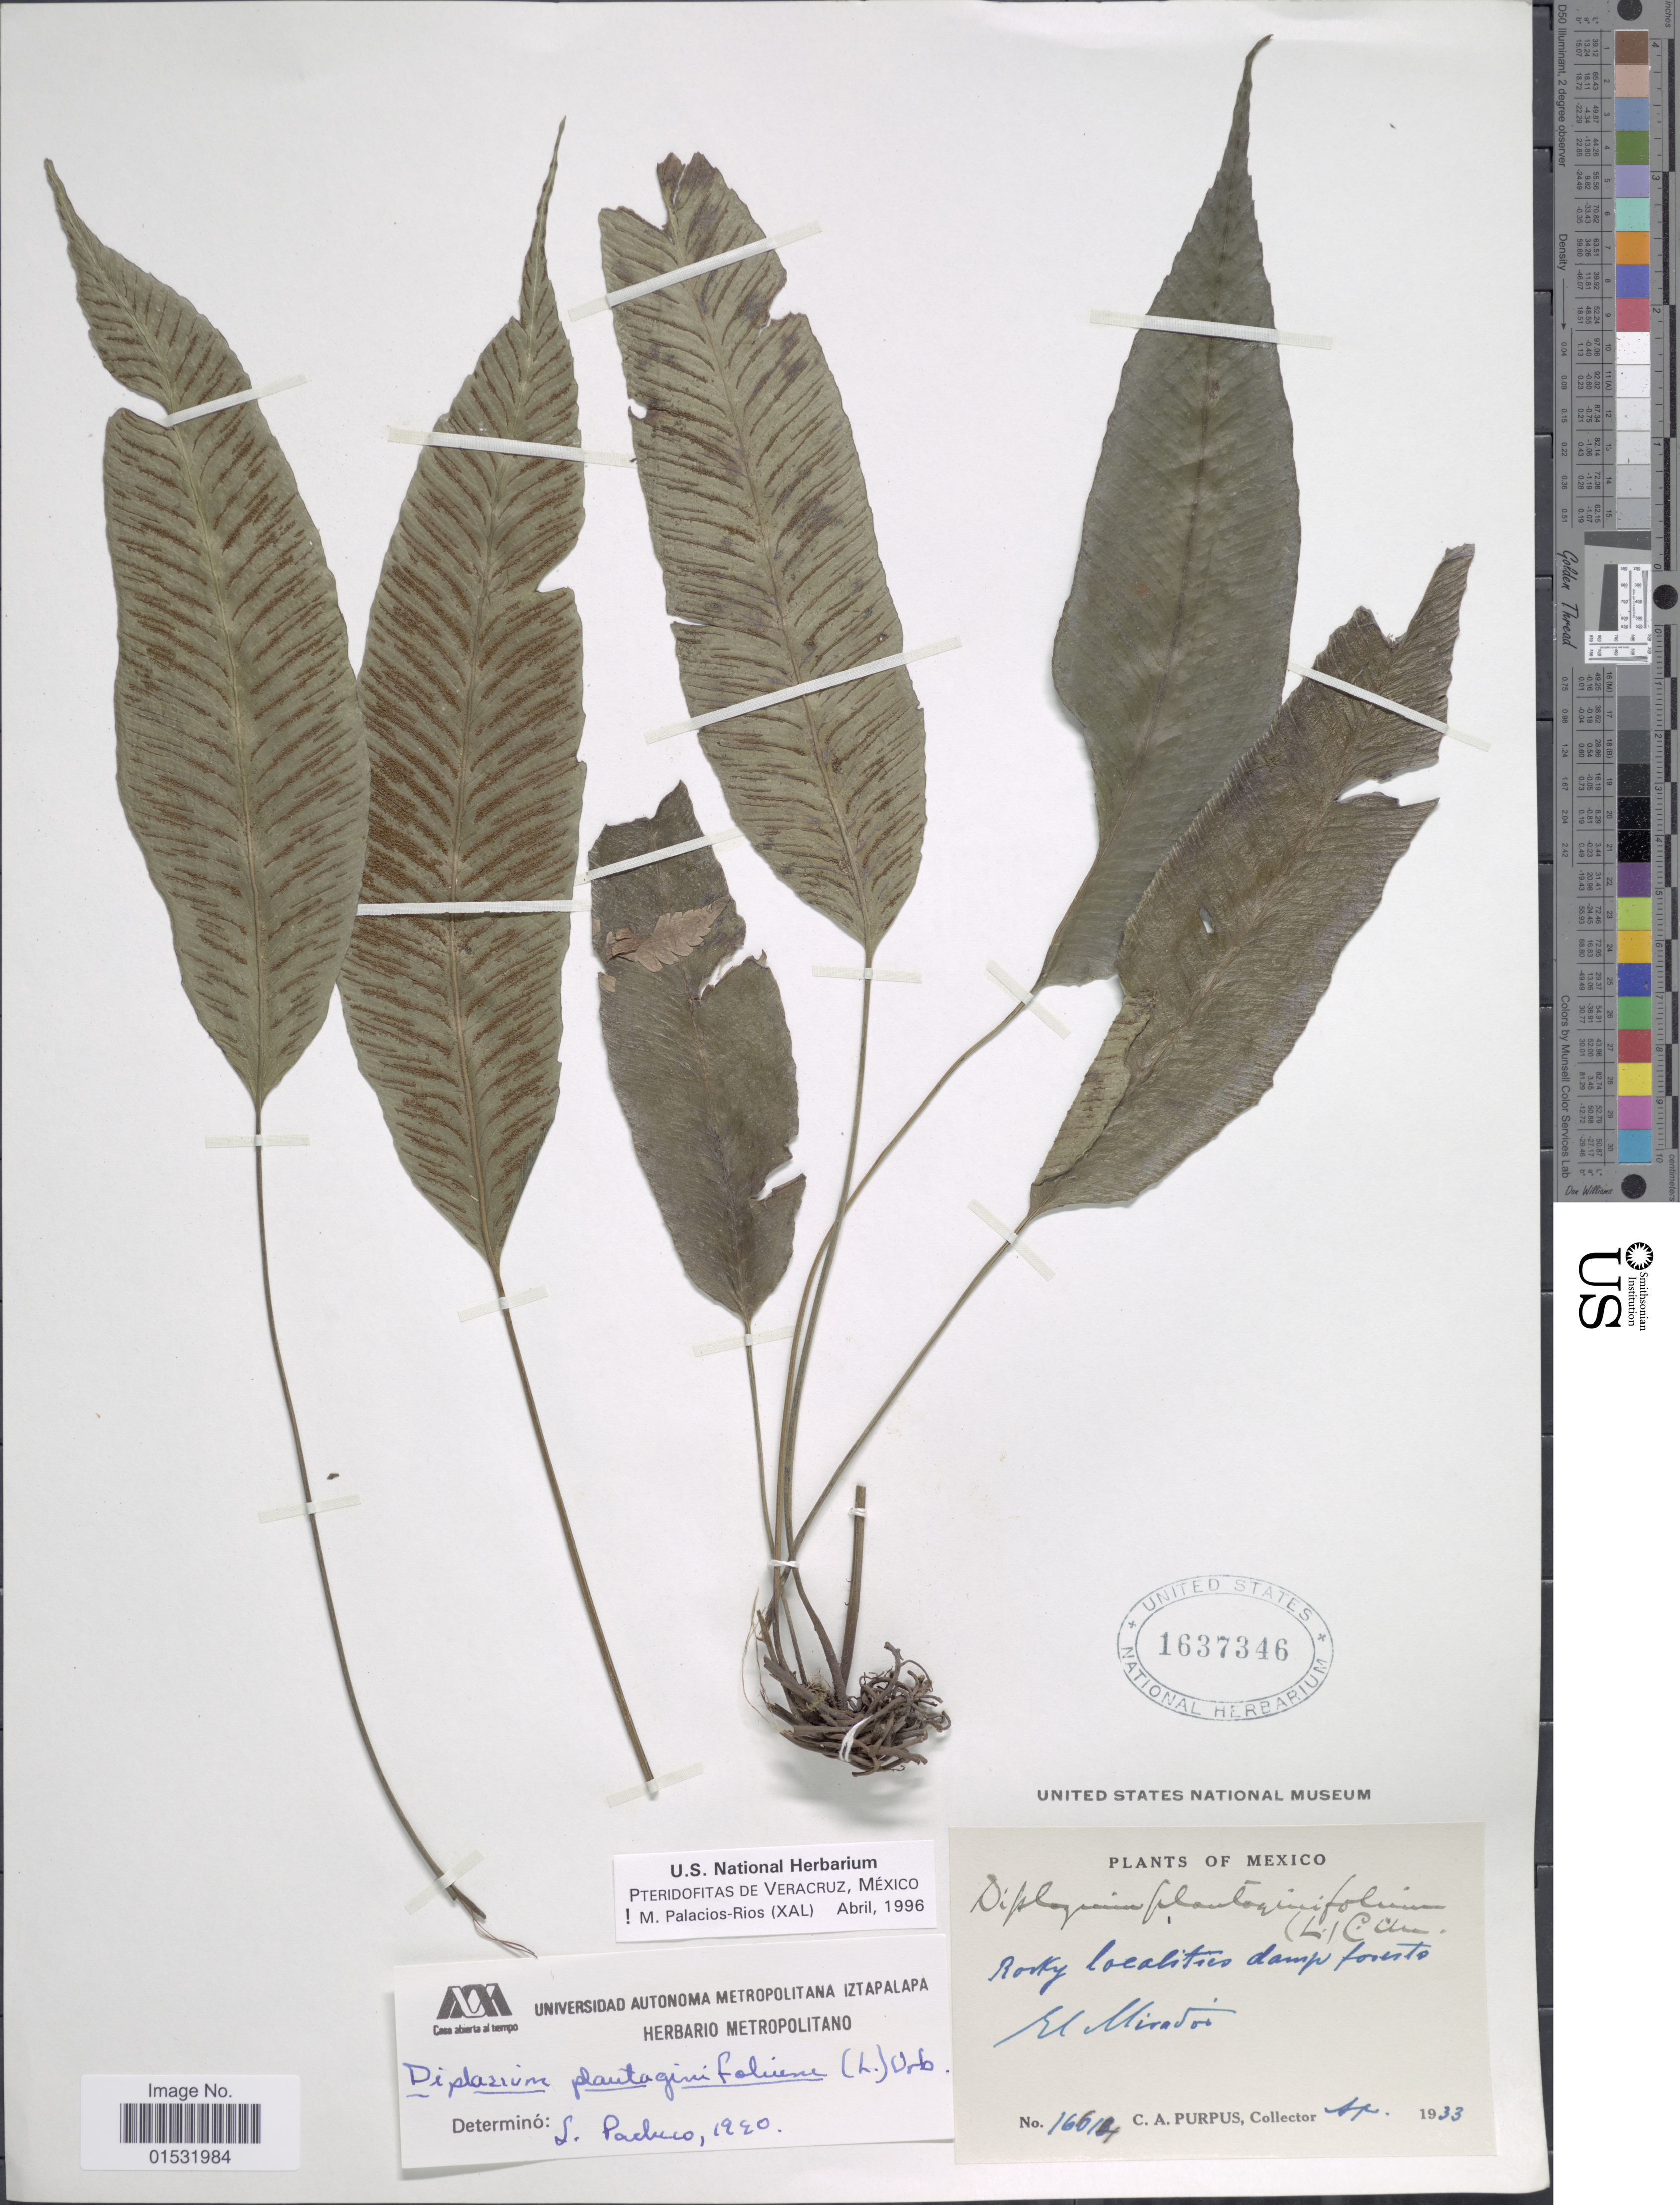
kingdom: Plantae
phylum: Tracheophyta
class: Polypodiopsida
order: Polypodiales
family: Athyriaceae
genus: Diplazium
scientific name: Diplazium plantaginifolium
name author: (L.) Urb.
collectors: C. A. Purpus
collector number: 16614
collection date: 1933-04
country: Mexico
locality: El Mirador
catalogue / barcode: US 1637346